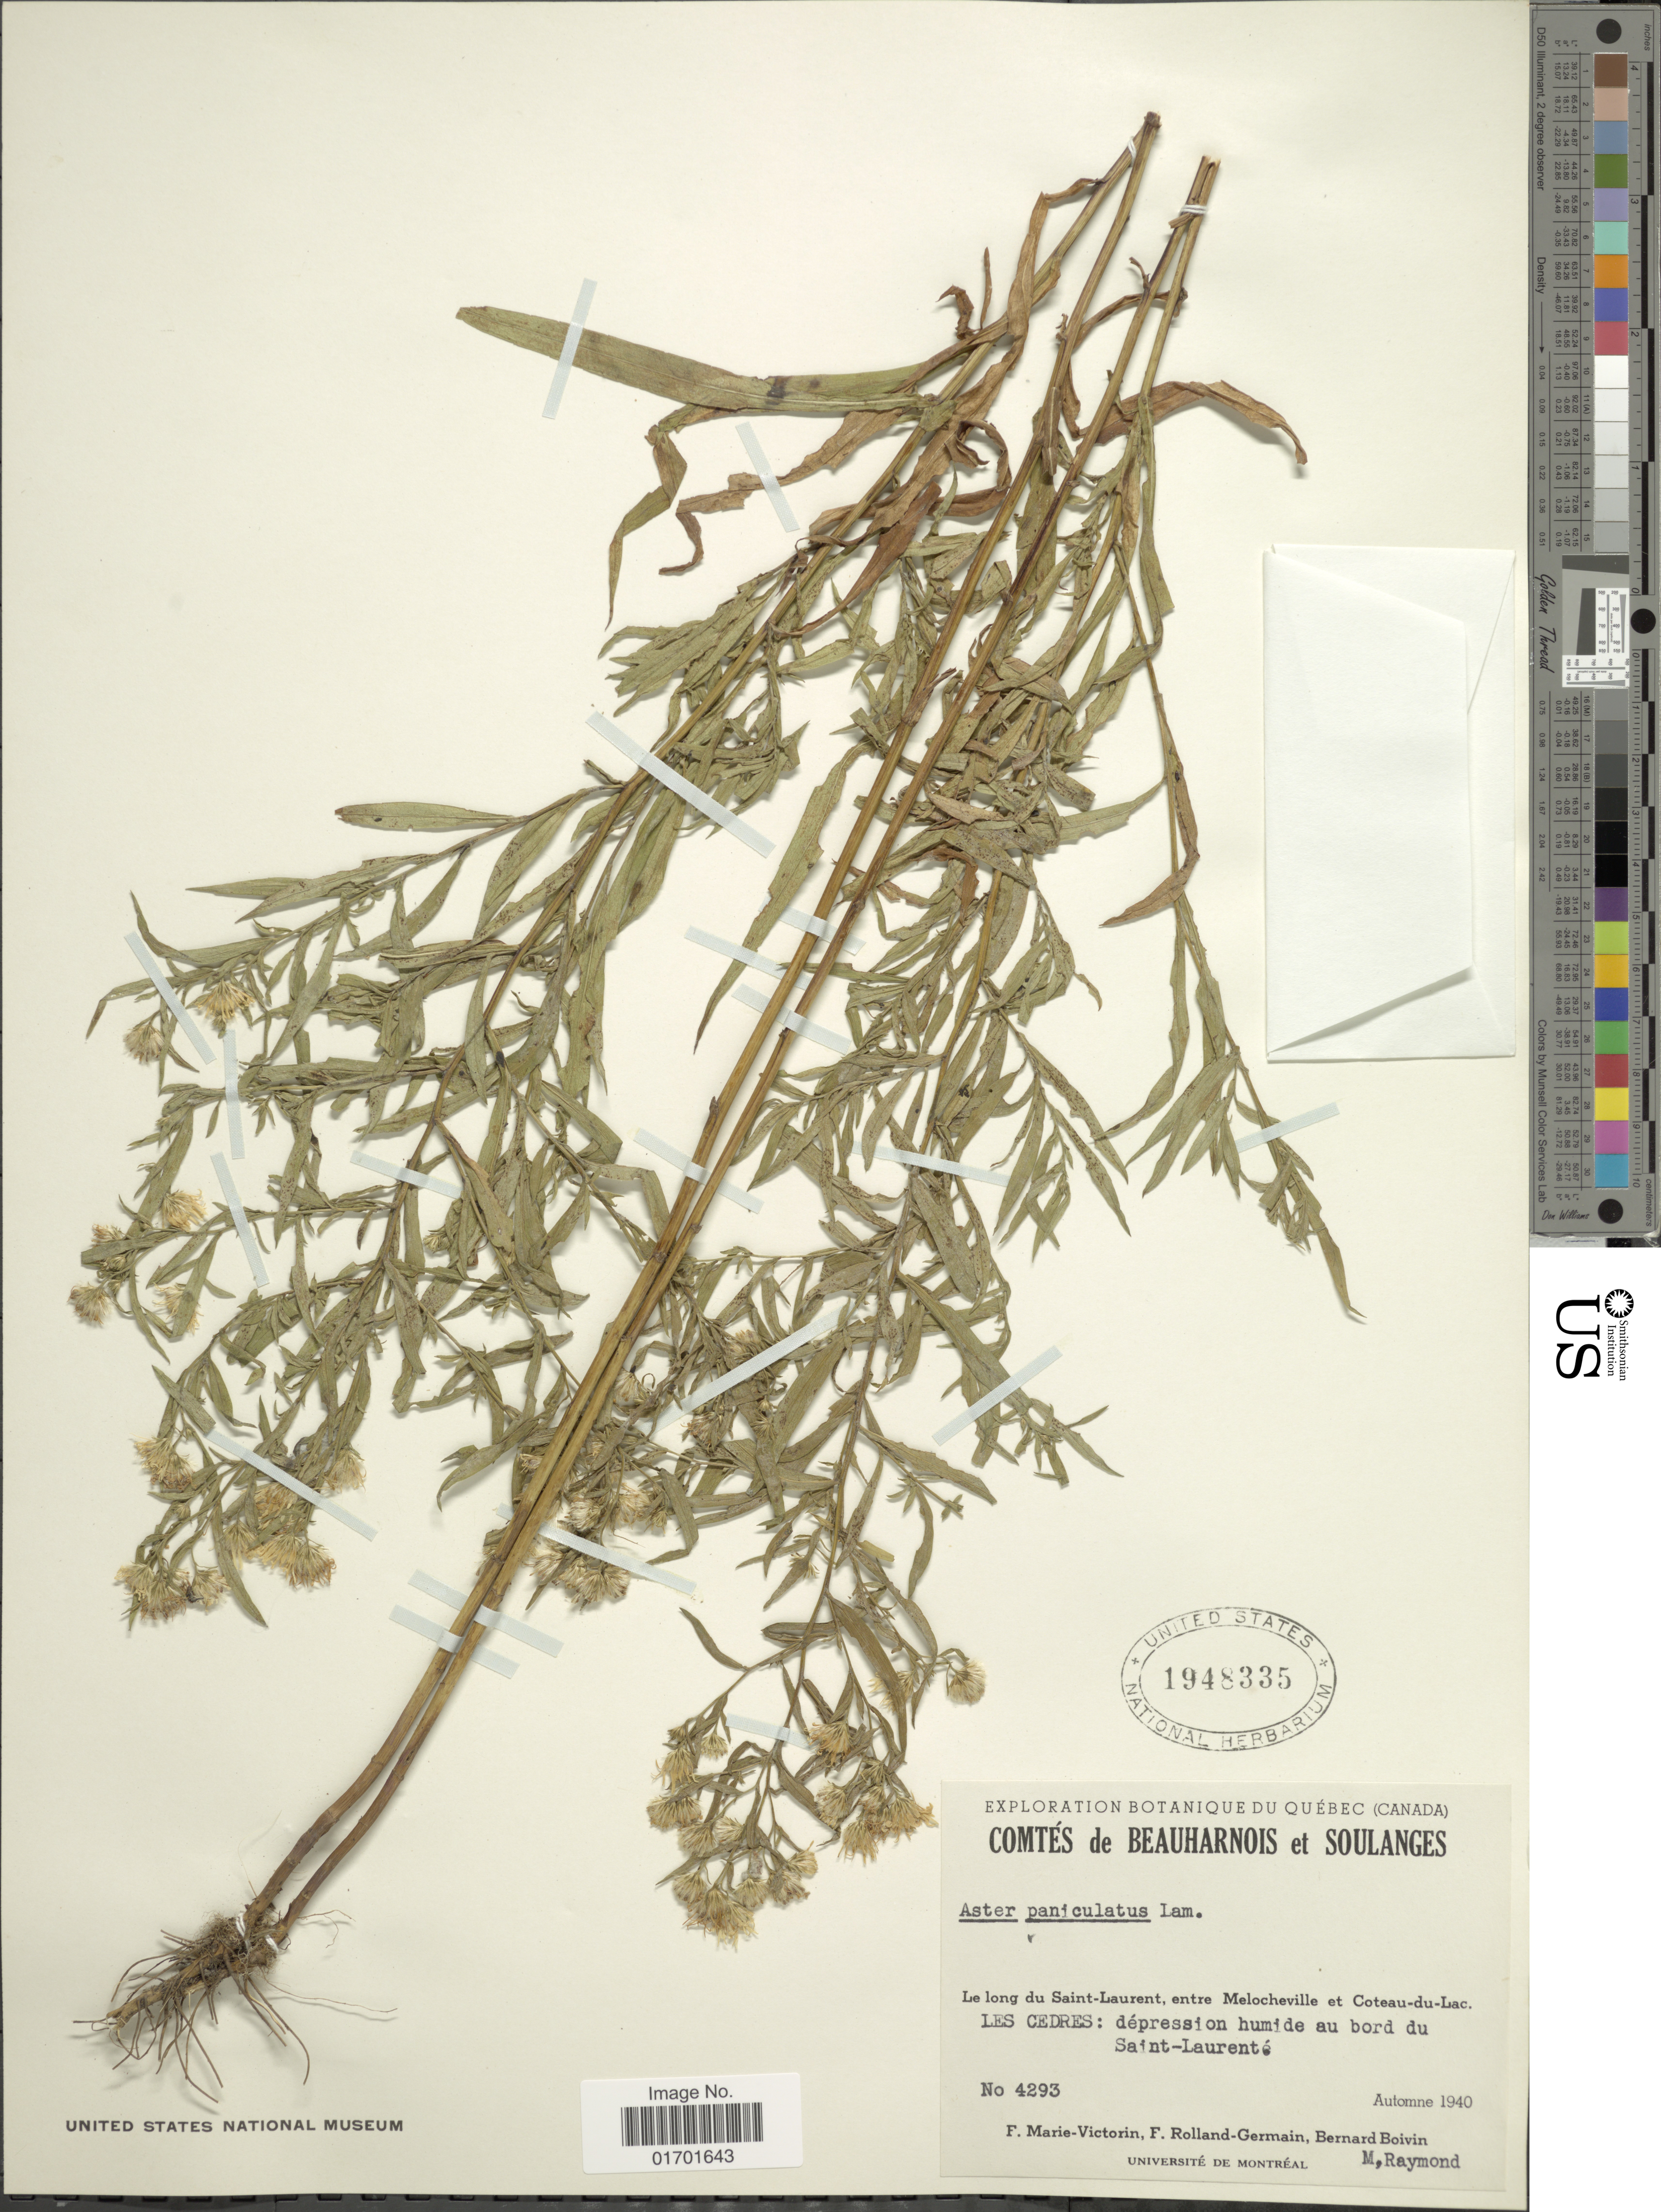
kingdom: Plantae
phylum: Tracheophyta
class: Magnoliopsida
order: Asterales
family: Asteraceae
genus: Symphyotrichum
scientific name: Symphyotrichum lanceolatum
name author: (Willd.) G.L. Nesom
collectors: F. Marie-Victorin, Rolland-Germain, J. R. B. Boivin & M. Raymond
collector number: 4293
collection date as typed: automne 1940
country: Canada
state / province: Quebec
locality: Le Long du Saint-Laurent, entre Melocheville et Coteau-du-Lac. Les Cedres: dépression humide au bord du Saint-Laurenté.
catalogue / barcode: US 1948335